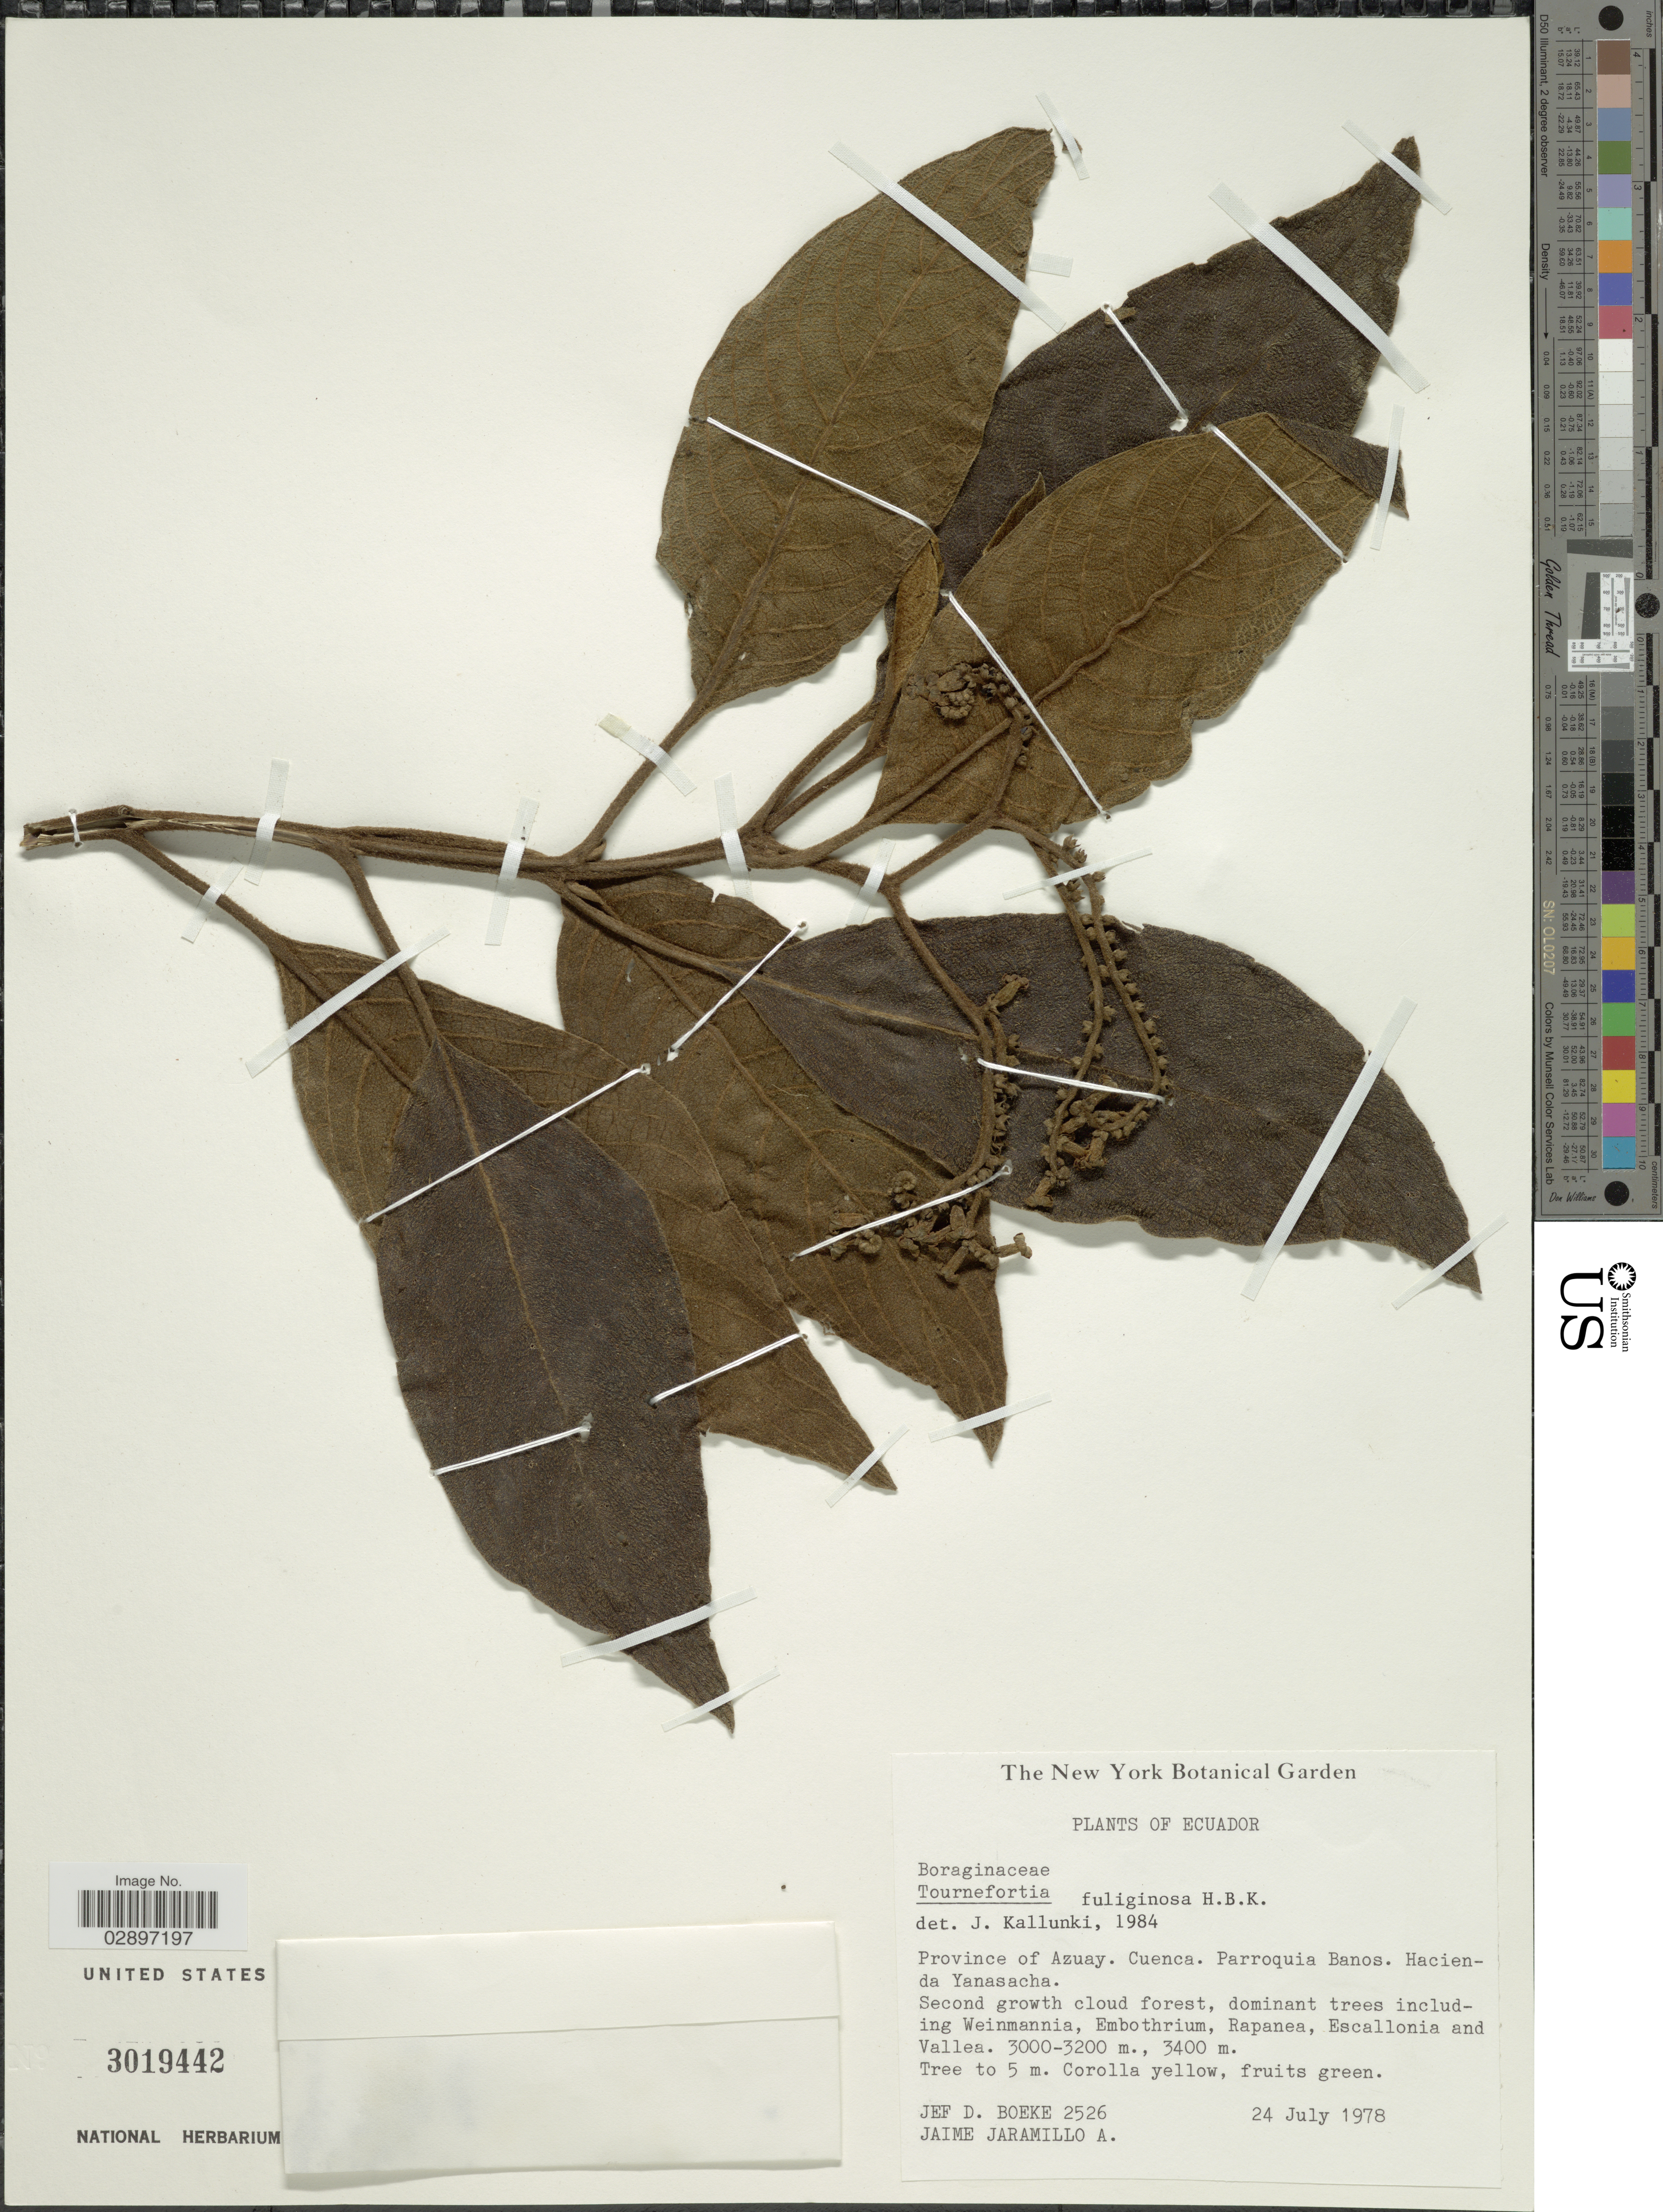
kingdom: Plantae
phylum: Tracheophyta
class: Magnoliopsida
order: Boraginales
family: Heliotropiaceae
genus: Tournefortia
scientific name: Tournefortia fuliginosa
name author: Kunth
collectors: J. Boeke & J. L. Jaramillo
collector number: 2526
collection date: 1978-07-24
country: Ecuador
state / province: Azuay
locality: Cuenca. Parroquia Banos. Hacienda Yanasacha.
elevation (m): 3000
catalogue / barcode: US 3019442